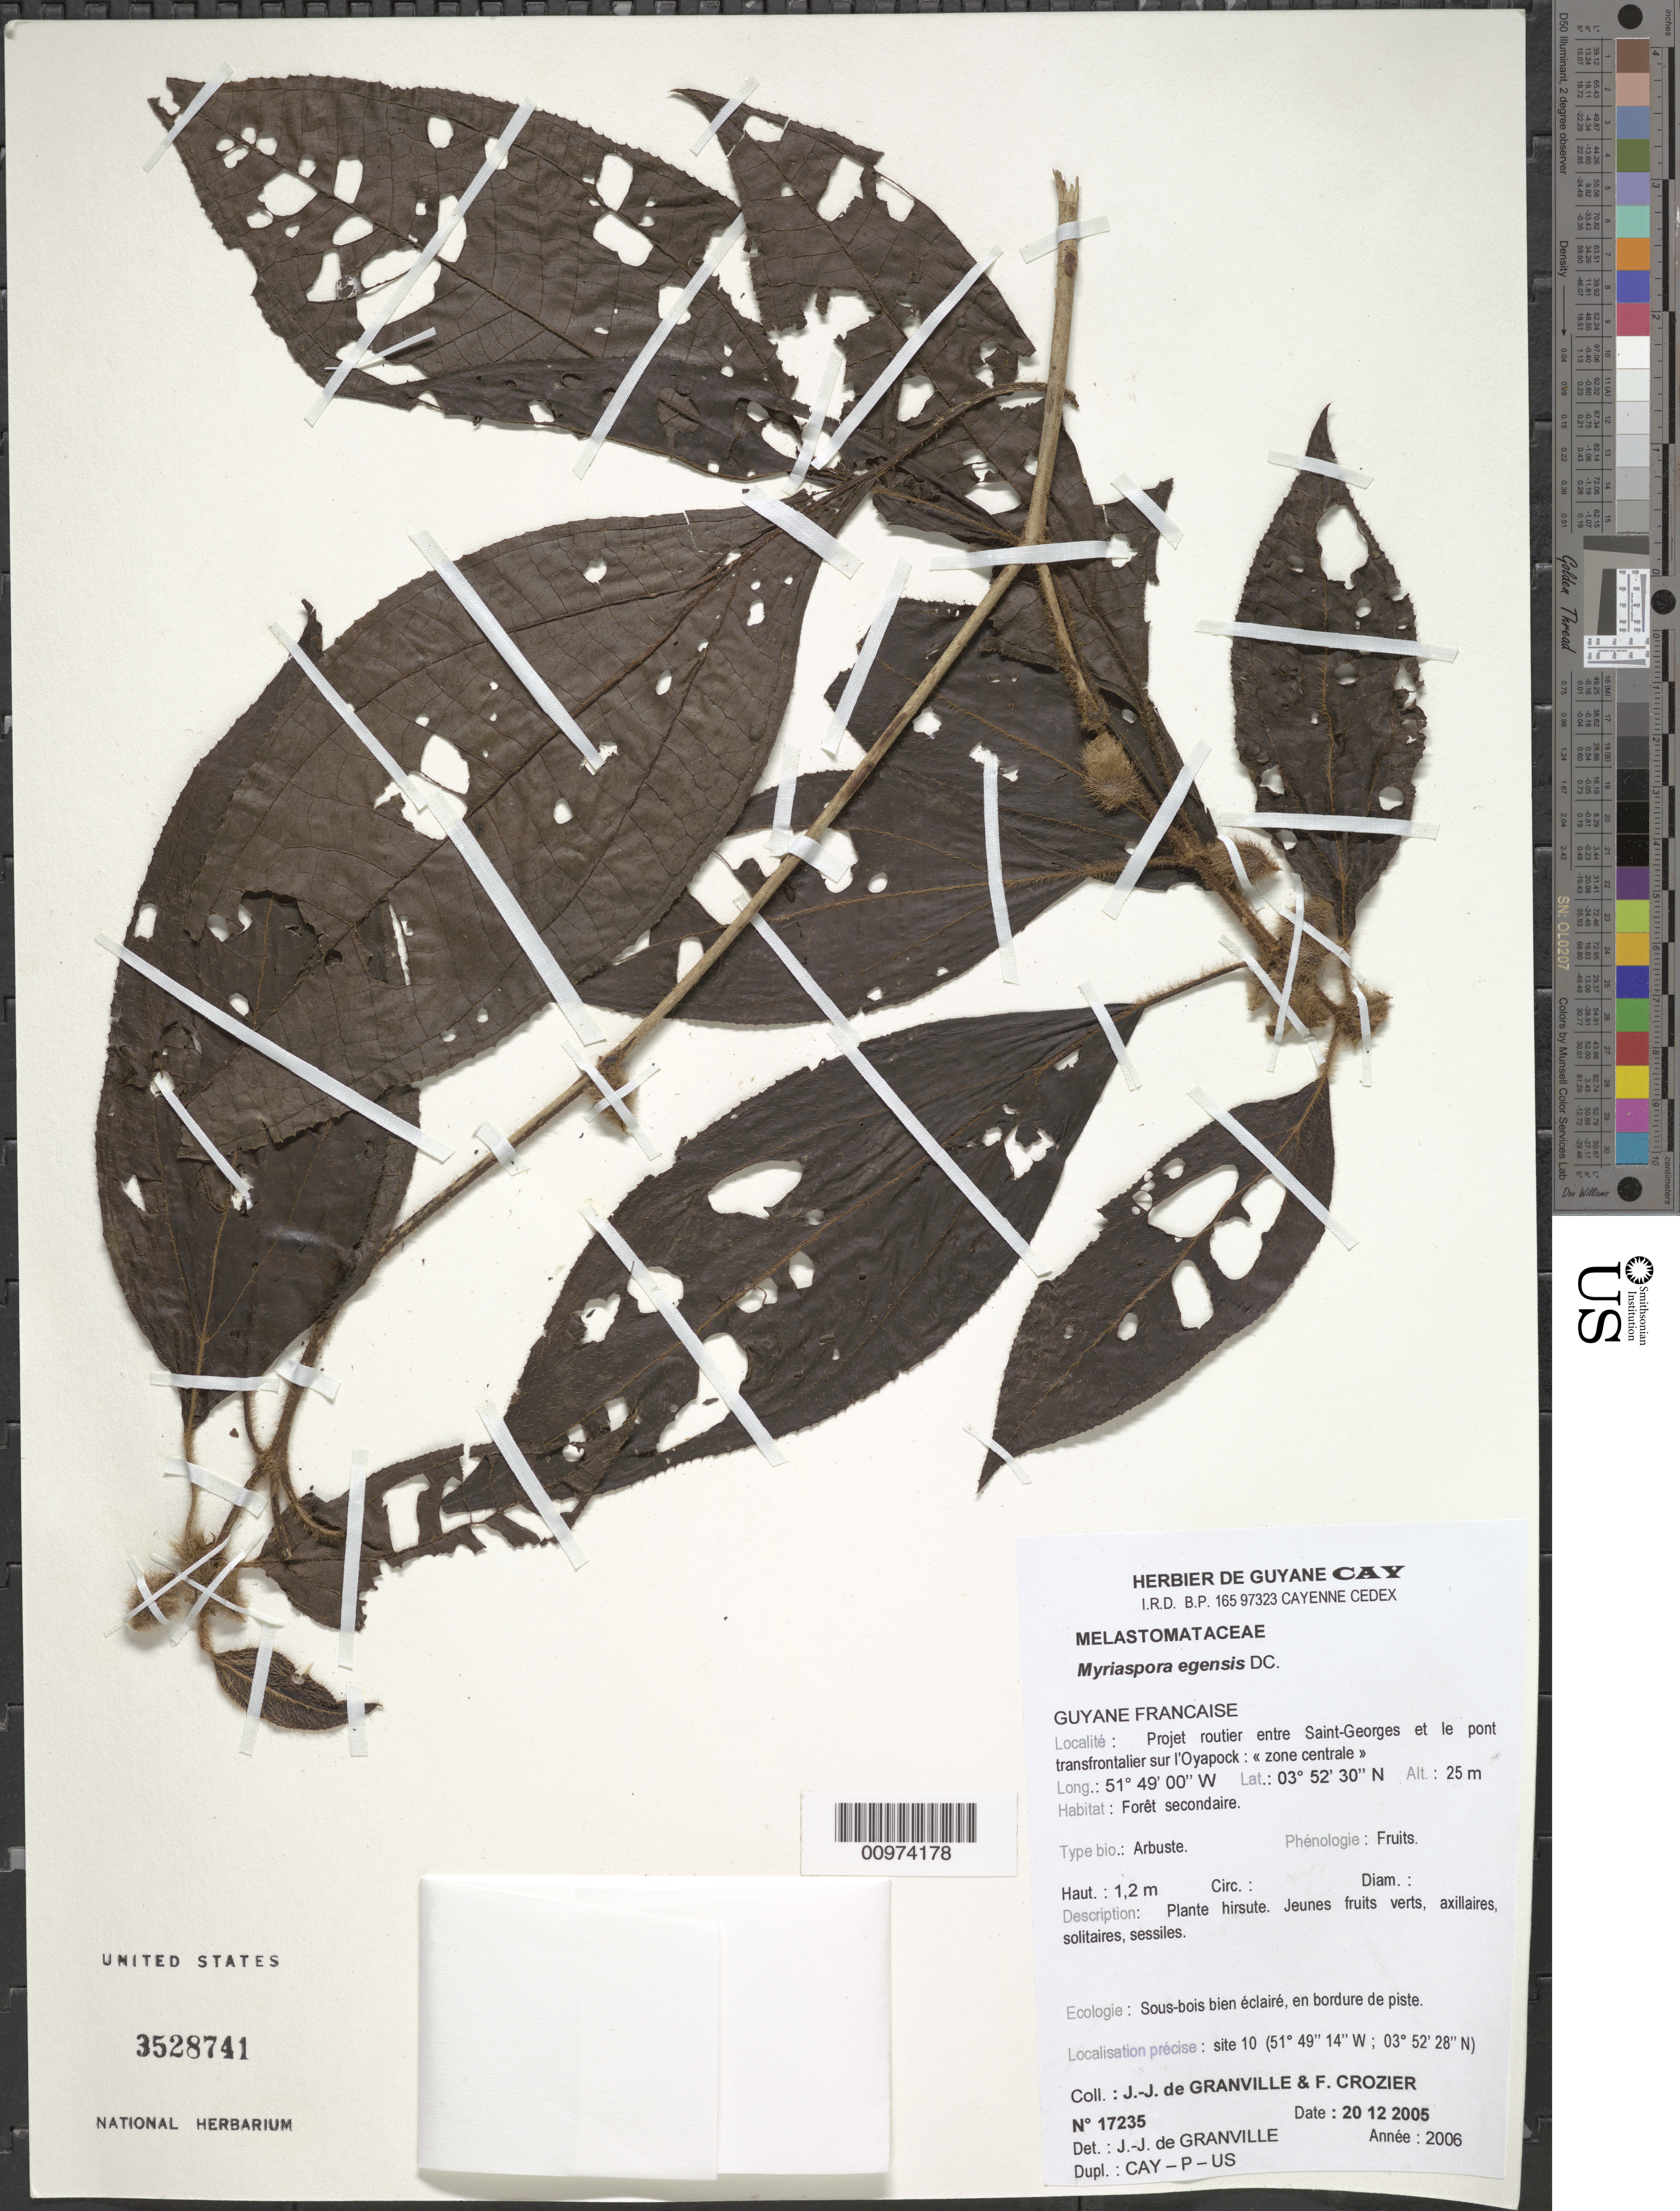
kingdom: Plantae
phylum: Tracheophyta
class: Magnoliopsida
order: Myrtales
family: Melastomataceae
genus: Bellucia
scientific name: Bellucia egensis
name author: (DC.) Penneys et al.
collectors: J.-J. de Granville & F. Crozier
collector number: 17235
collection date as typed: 20-Dec-05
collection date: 2005-12-20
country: French Guiana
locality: Project routier entre Saint-Georges et le pont transfrontalier sur l'Oyapock, "zone centrale"; site 10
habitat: Foret secondaire. Sous-bois bien eclaire, en bordure de piste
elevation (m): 25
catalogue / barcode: US 3528741